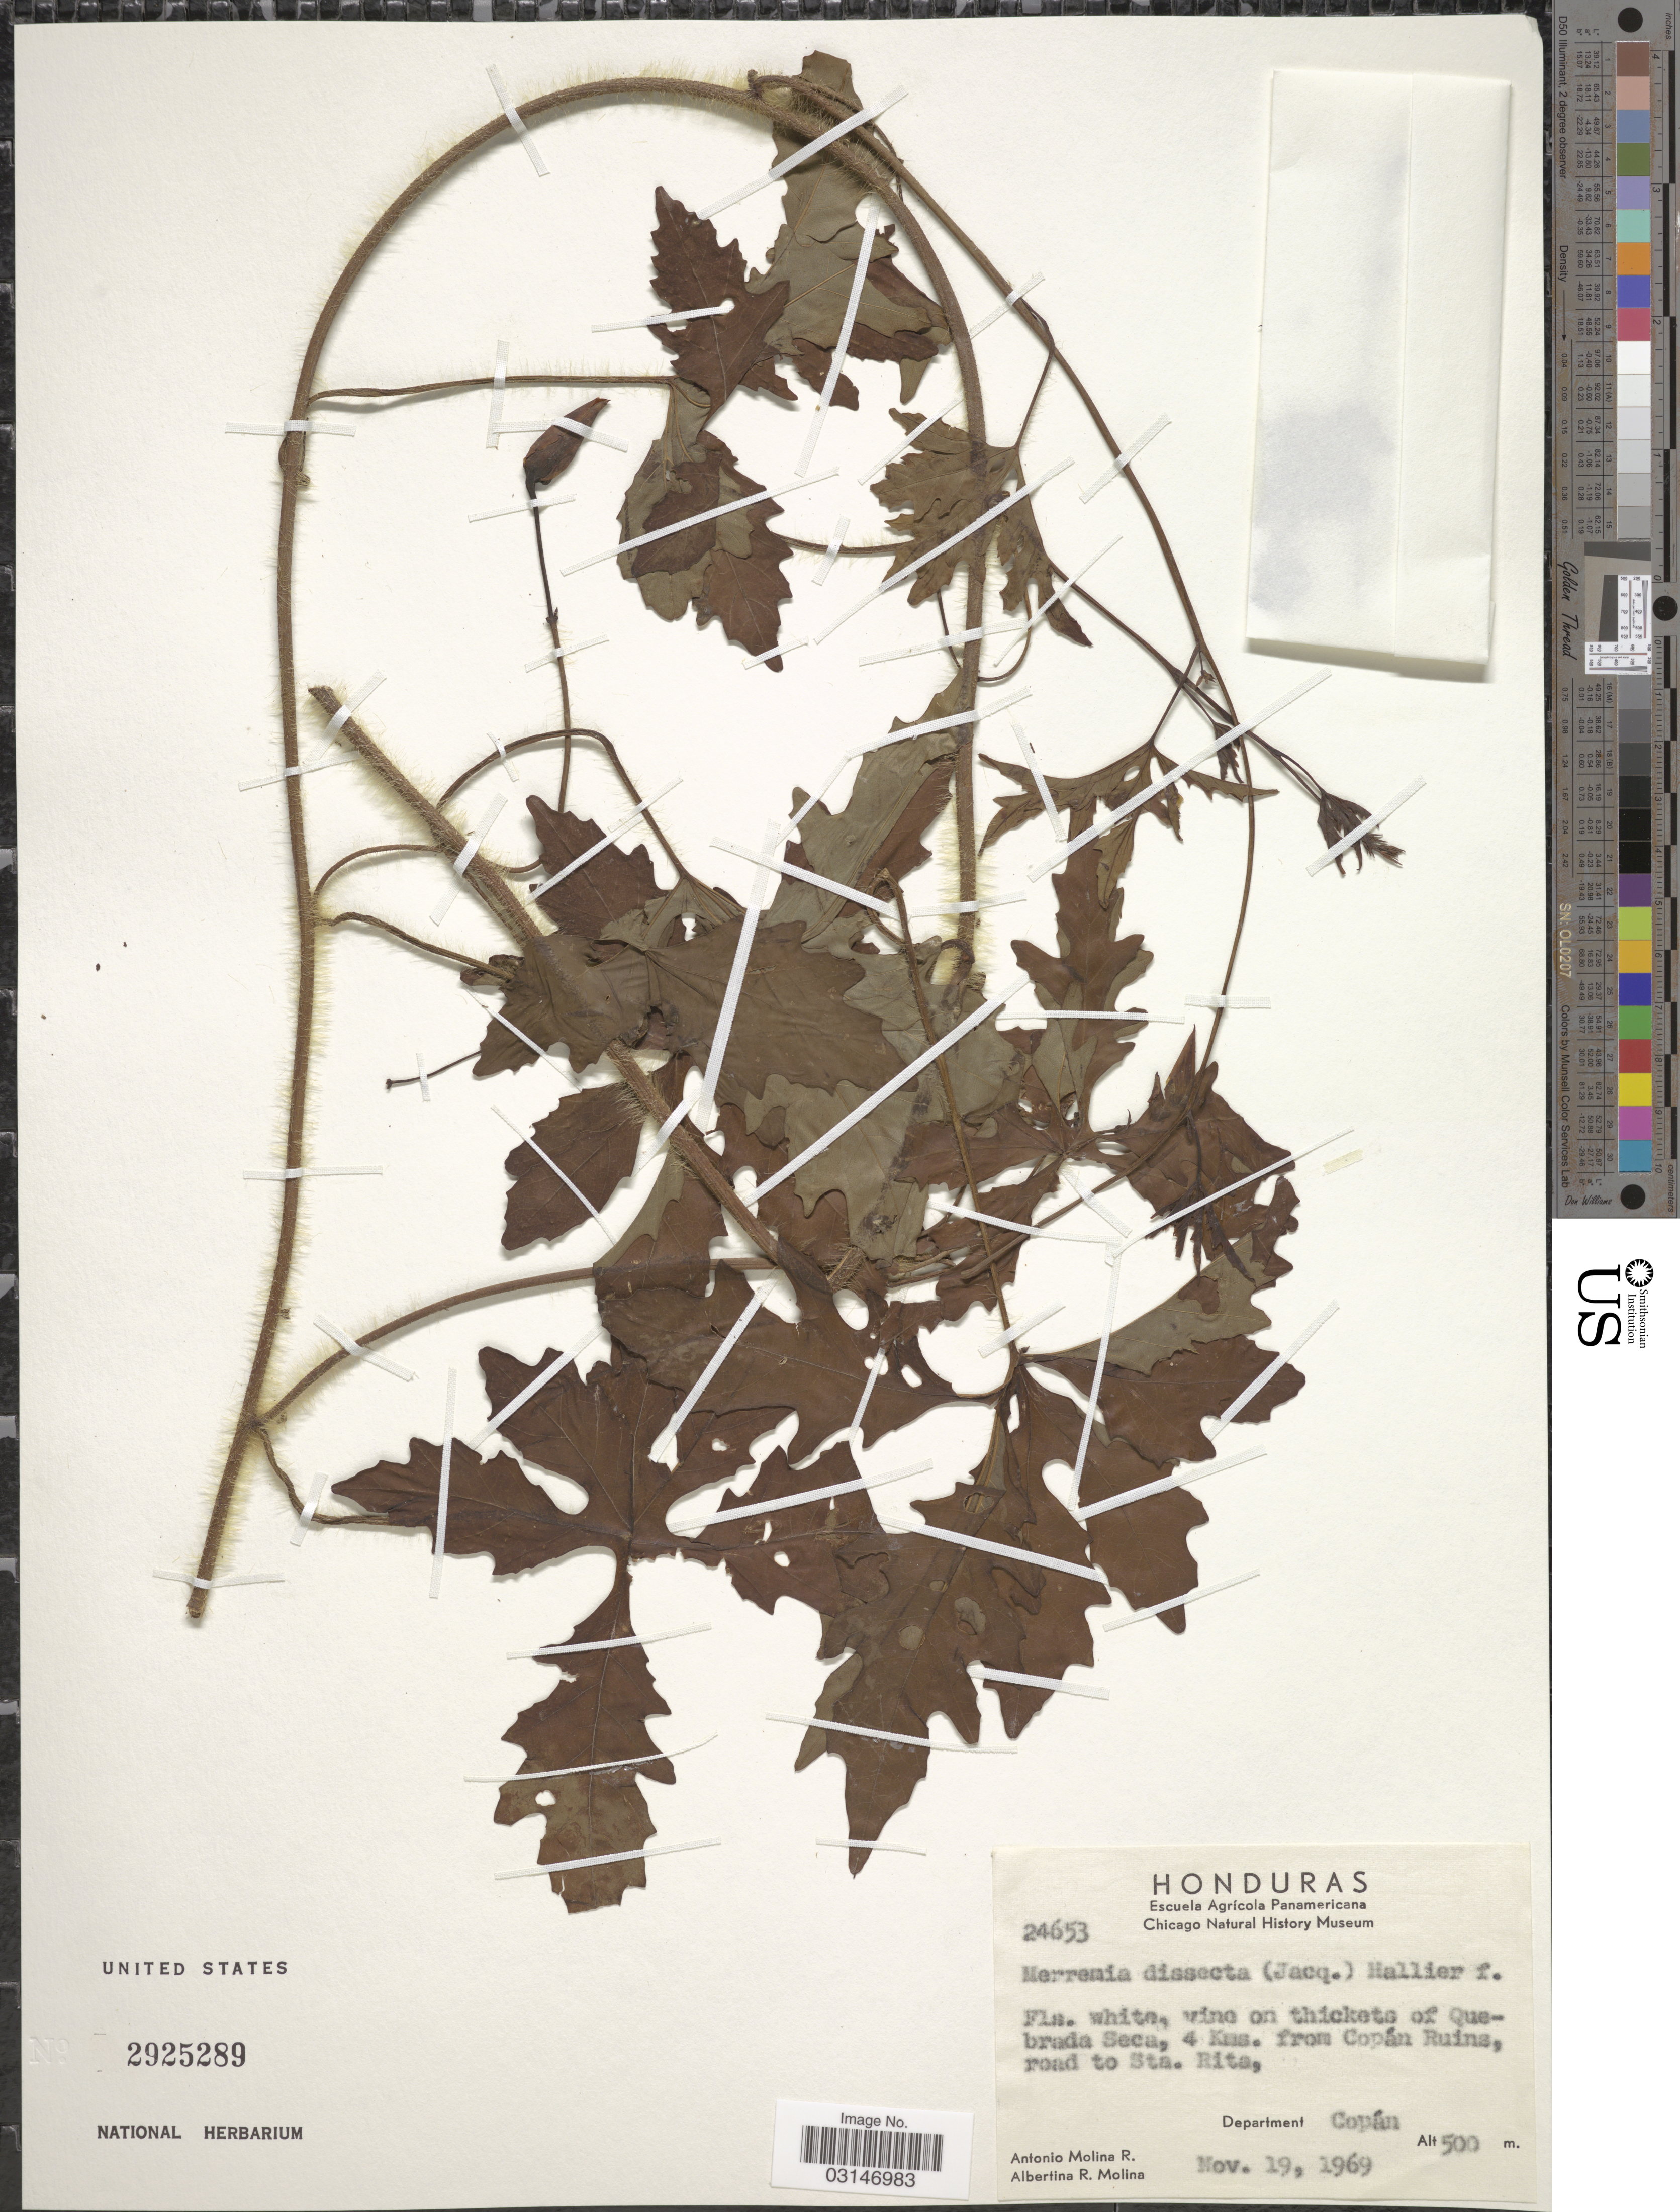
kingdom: Plantae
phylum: Tracheophyta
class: Magnoliopsida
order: Solanales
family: Convolvulaceae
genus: Distimake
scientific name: Distimake dissectus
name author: (Jacq.) A. R. Simões & Staples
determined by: Strong, Mark T., (BOT), Smithsonian Institution - National Museum of Natural History (UNITED STATES)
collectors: A. Molina R. & A. R. Molina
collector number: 24653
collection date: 1969-11-19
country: Honduras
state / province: Copán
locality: Vine on thickets of Quebrada Seca, 4 Kms. from Copán Ruins, road to Sta. Rita, Department Copán.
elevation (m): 500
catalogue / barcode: US 2925289